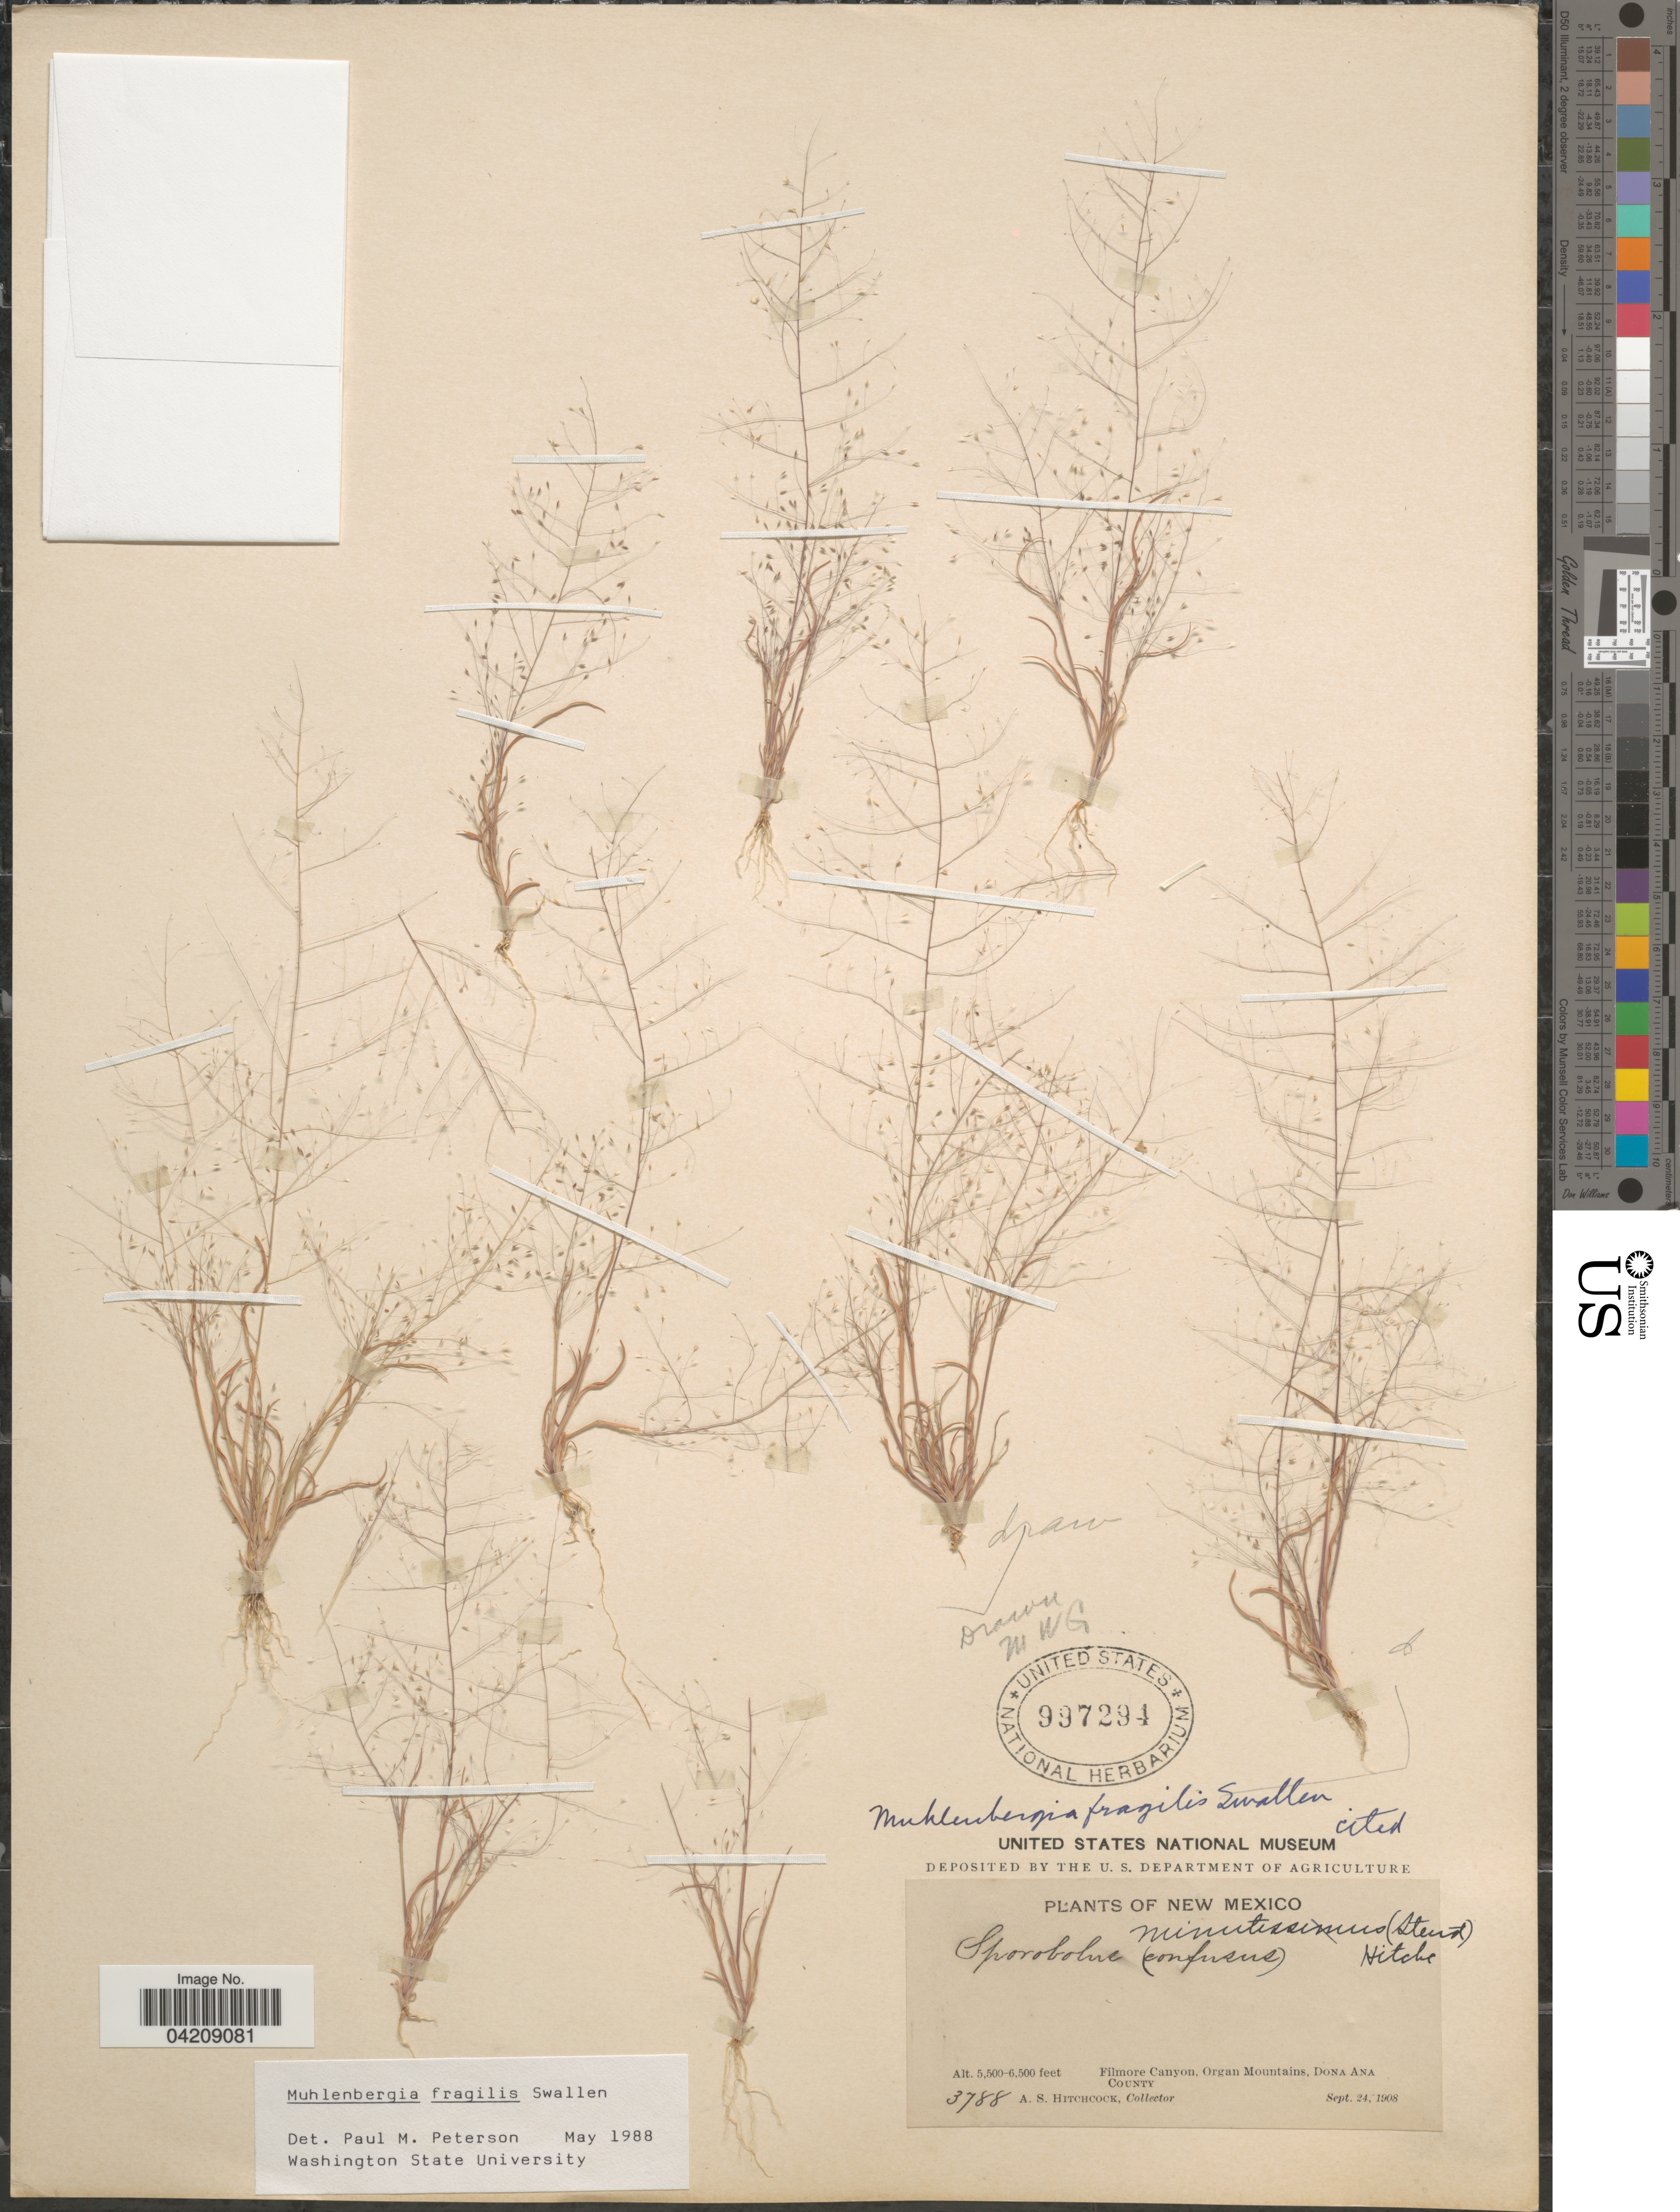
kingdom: Plantae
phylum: Tracheophyta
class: Liliopsida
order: Poales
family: Poaceae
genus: Muhlenbergia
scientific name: Muhlenbergia fragilis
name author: Swallen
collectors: A. S. Hitchcock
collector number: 3788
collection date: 1908-09-24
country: United States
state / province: New Mexico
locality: Filmore Canyon, Organ Mountains, Dona Ana County.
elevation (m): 1676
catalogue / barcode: US 997294